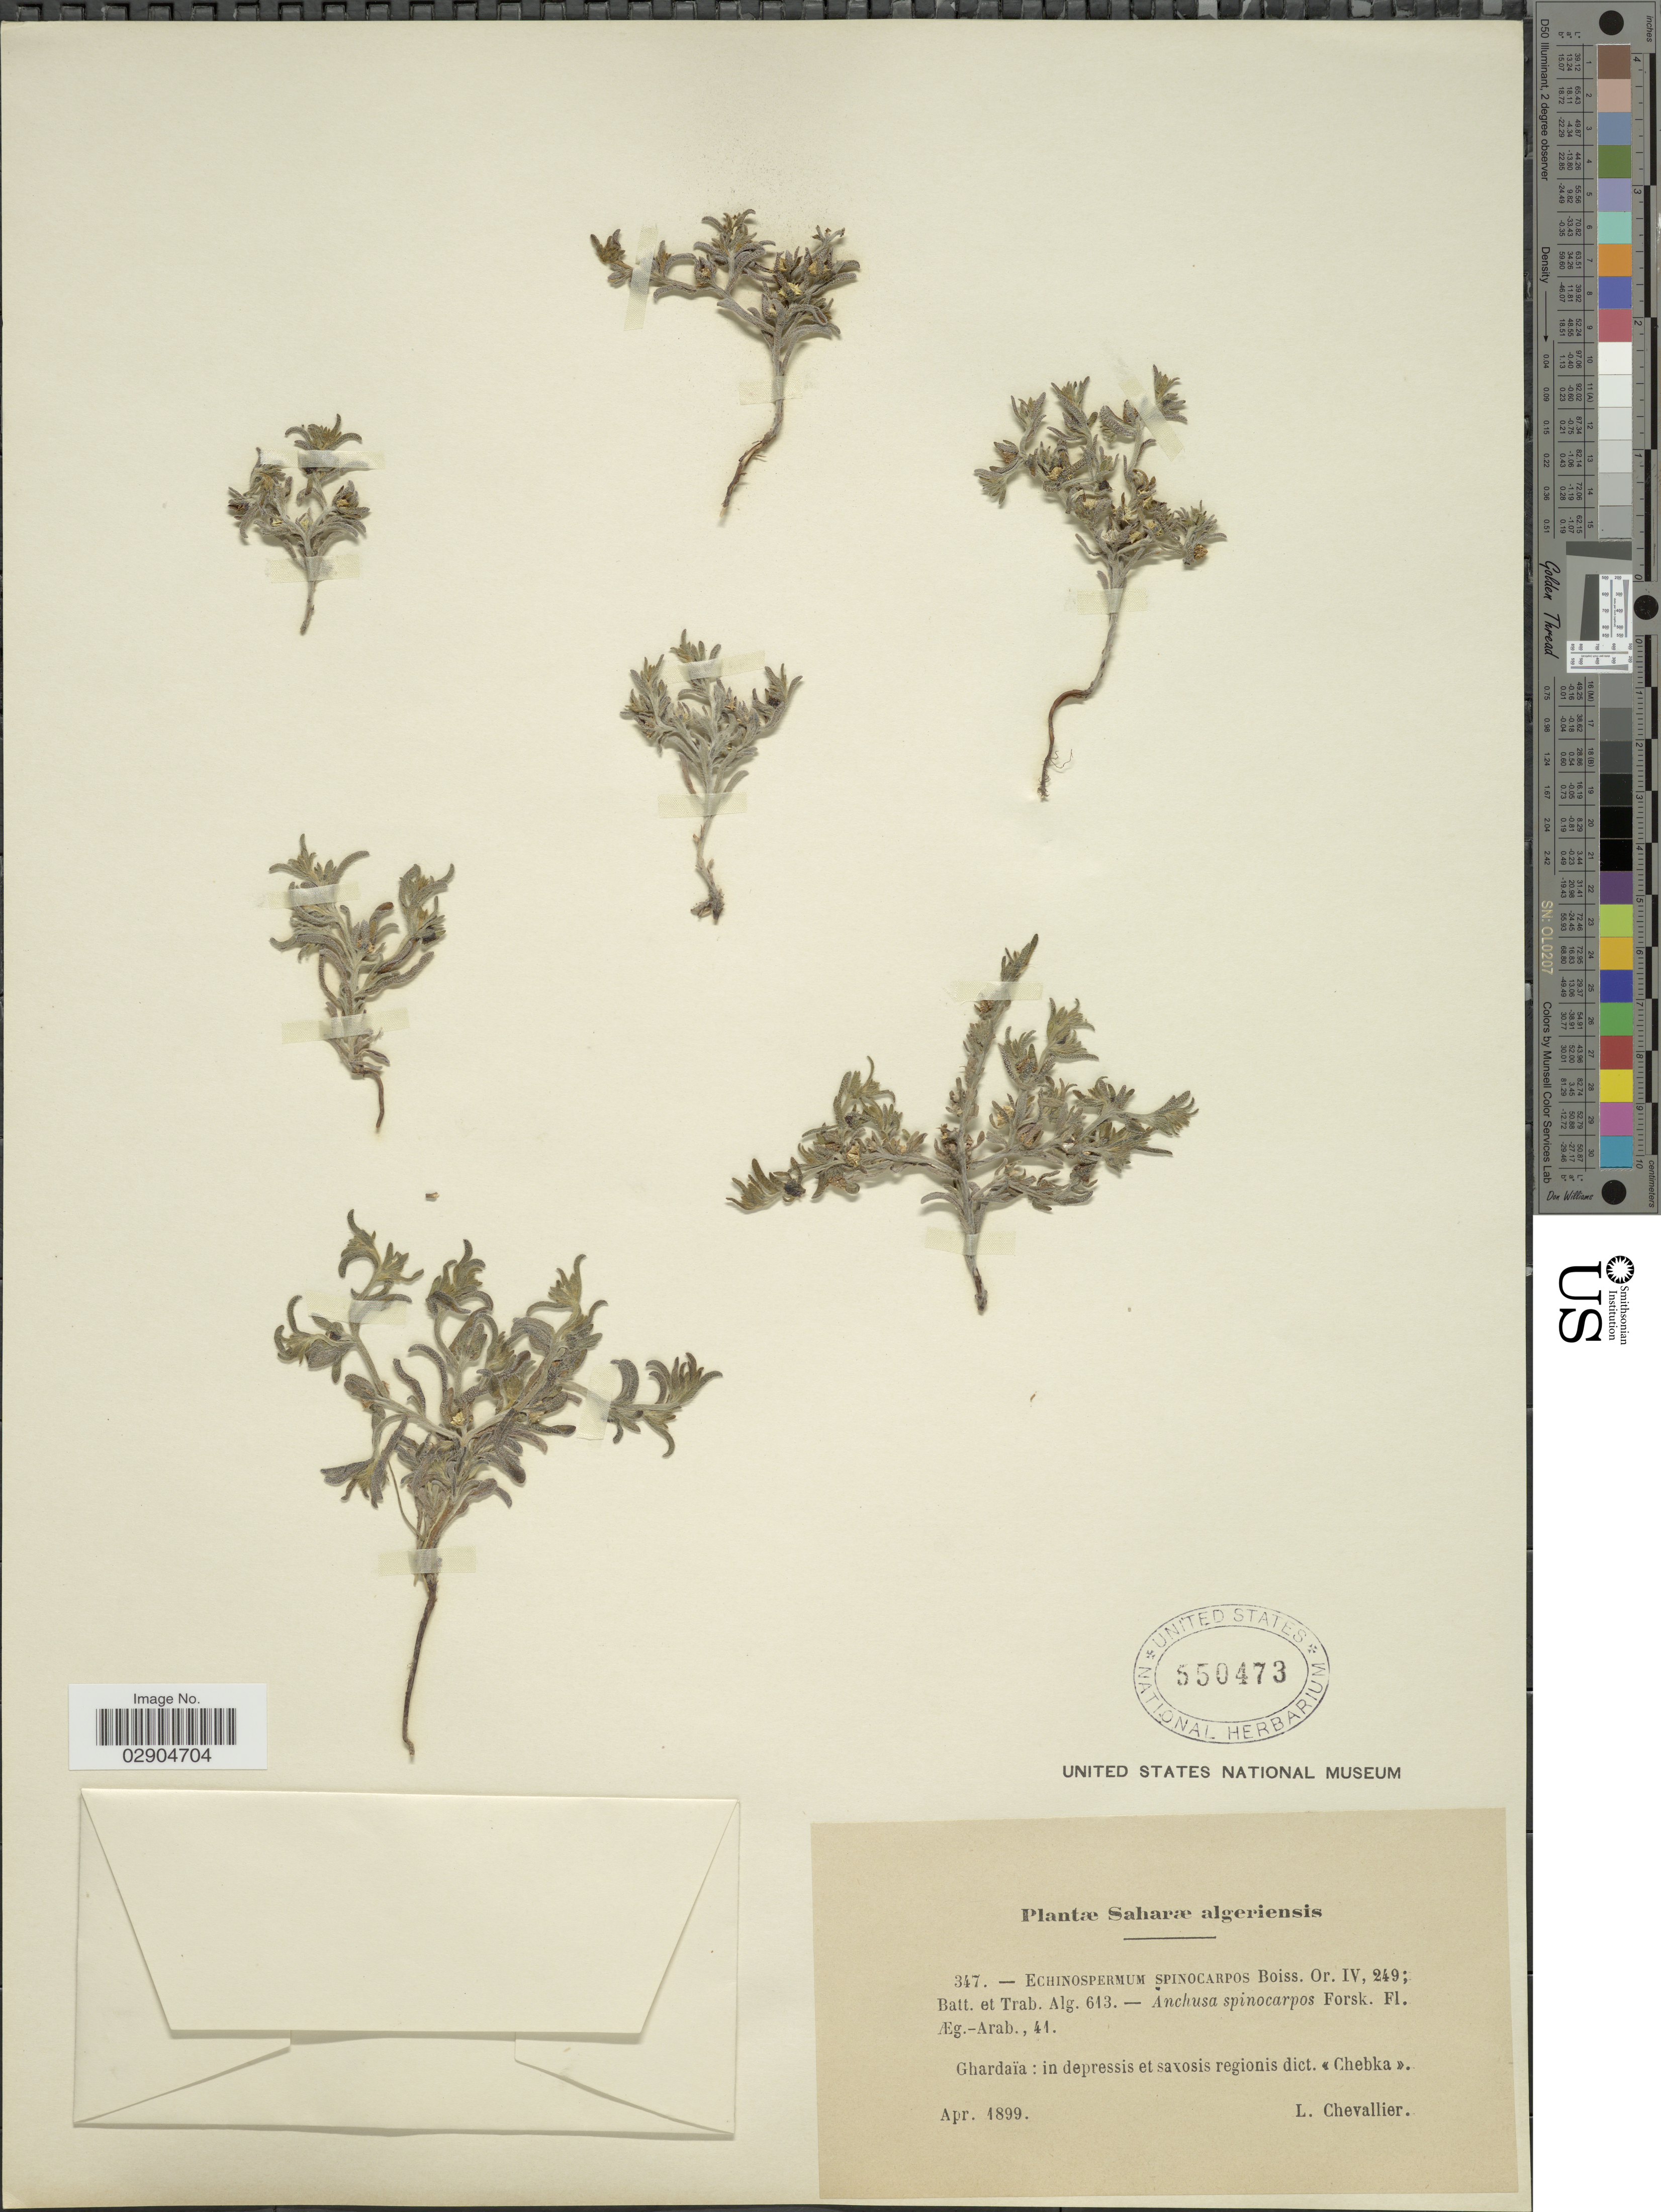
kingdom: Plantae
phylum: Tracheophyta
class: Magnoliopsida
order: Boraginales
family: Boraginaceae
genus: Lappula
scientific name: Lappula spinocarpos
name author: (Forssk.) Asch. ex Kuntze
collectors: L. Chevallier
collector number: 347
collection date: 1899-04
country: Algeria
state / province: Ghardaïa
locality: Saharæ algeriensis. Ghardaïa: in depressis et saxosis regionis dict. <<Chebka>>.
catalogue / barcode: US 550473